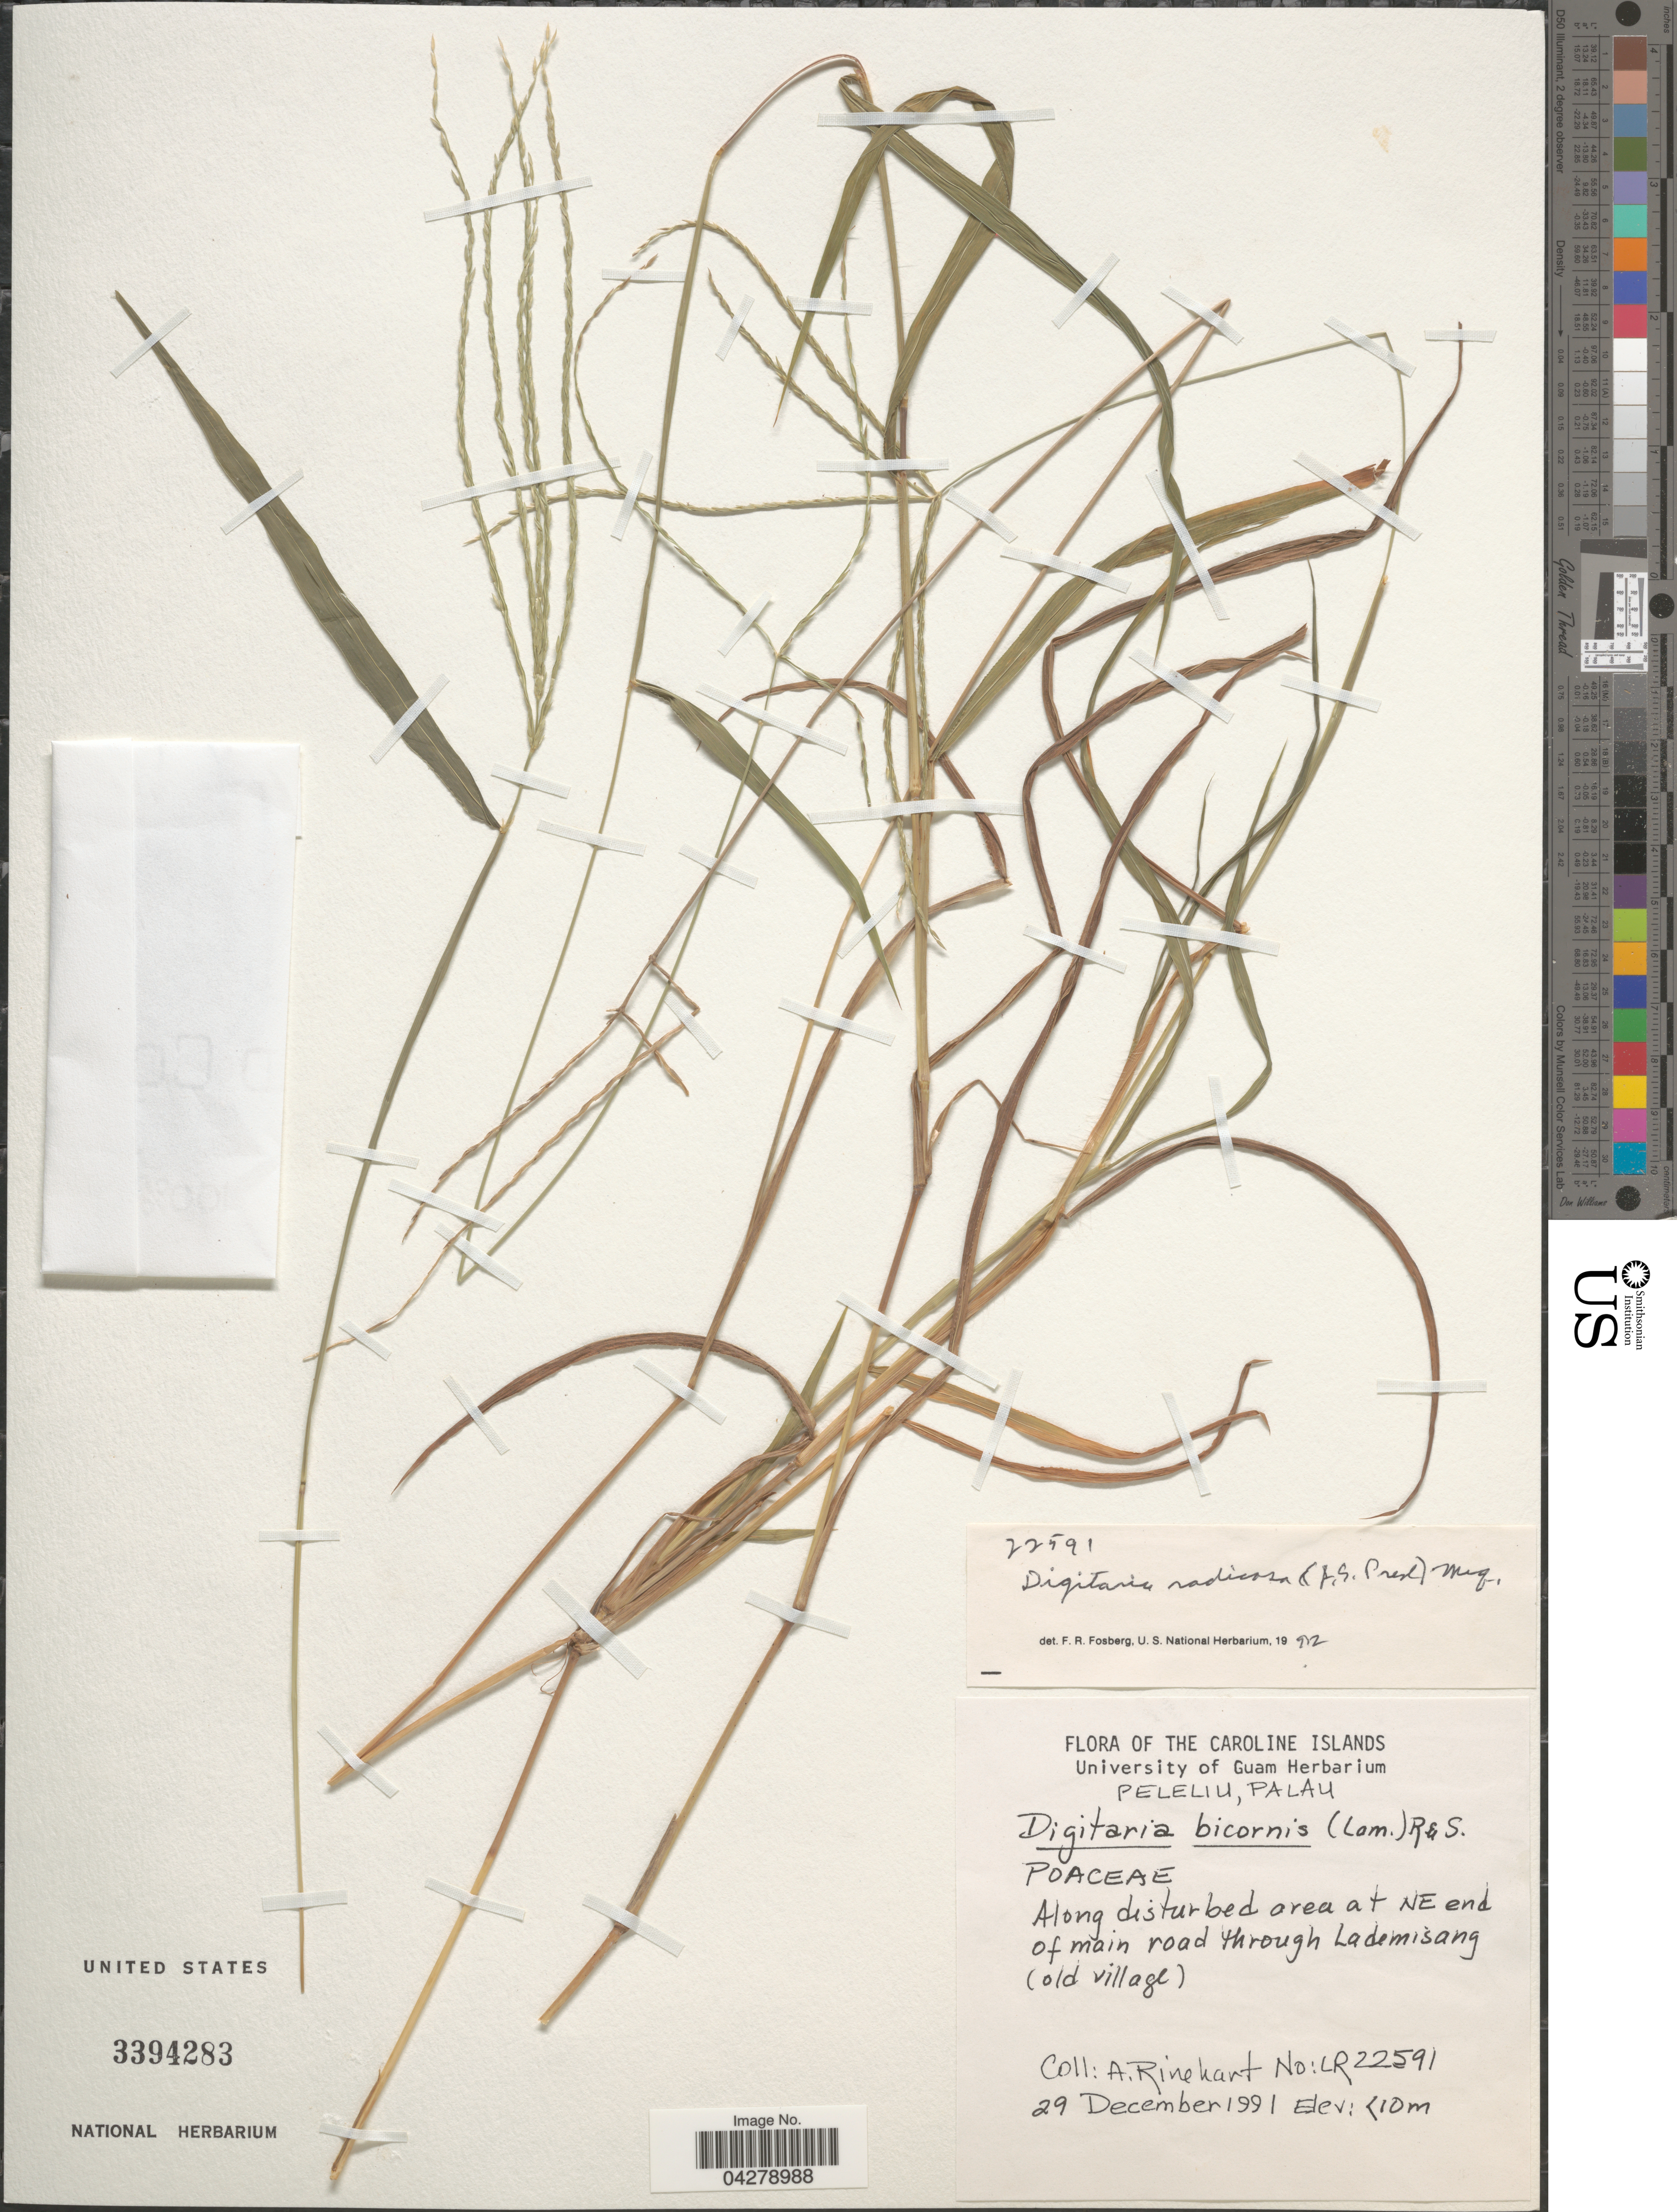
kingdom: Plantae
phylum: Tracheophyta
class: Liliopsida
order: Poales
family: Poaceae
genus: Digitaria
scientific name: Digitaria radicosa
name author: (J. Presl) Miq.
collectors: A. Rinehart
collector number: LR22591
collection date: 1991-12-29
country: Palau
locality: The Caroline Islands. Peleliu, Palau. Along disturbed area at NE end of main road through Lademisang (old village).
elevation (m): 10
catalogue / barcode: US 3394283